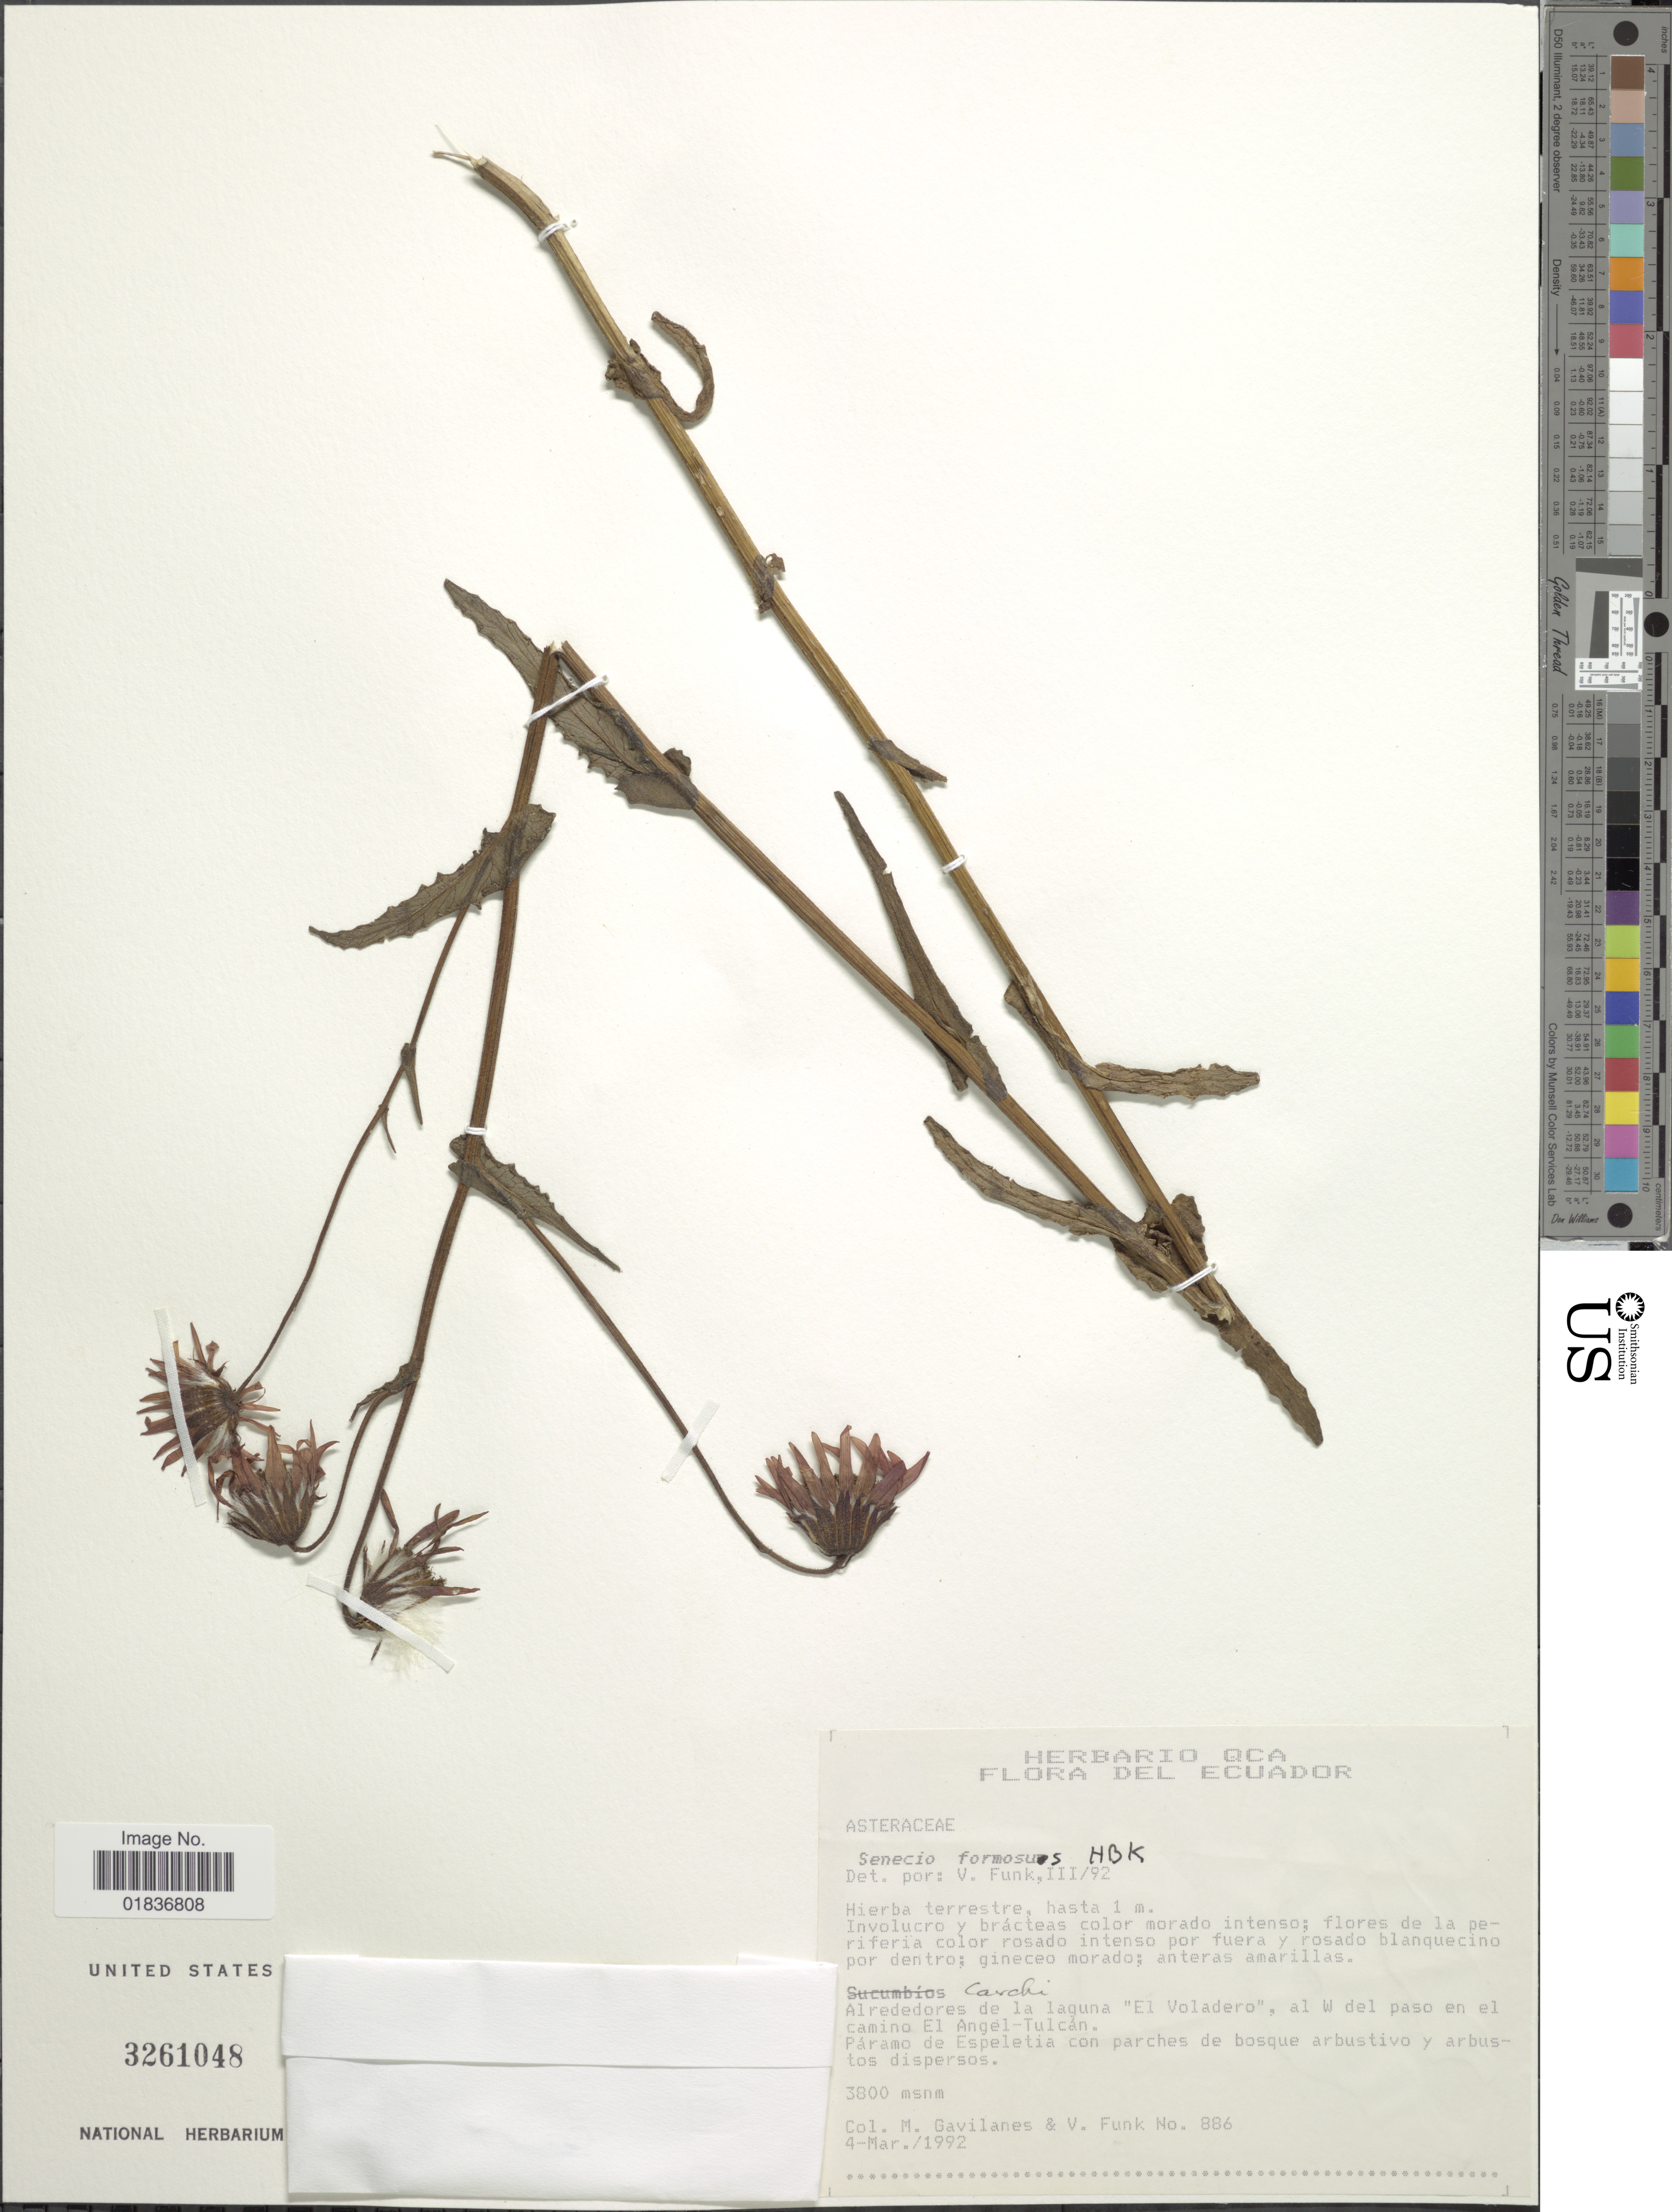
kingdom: Plantae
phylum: Tracheophyta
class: Magnoliopsida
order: Asterales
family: Asteraceae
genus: Senecio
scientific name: Senecio wedglacialis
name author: Cuatrec.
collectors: M. Gavilanes & V. Funk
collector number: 886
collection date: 1992-03-04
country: Ecuador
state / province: Carchi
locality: Carchi. Alrededores de la laguna "El Voladero", al W del paso en el camino El Angel-Tulcan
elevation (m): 3800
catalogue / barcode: US 3261048